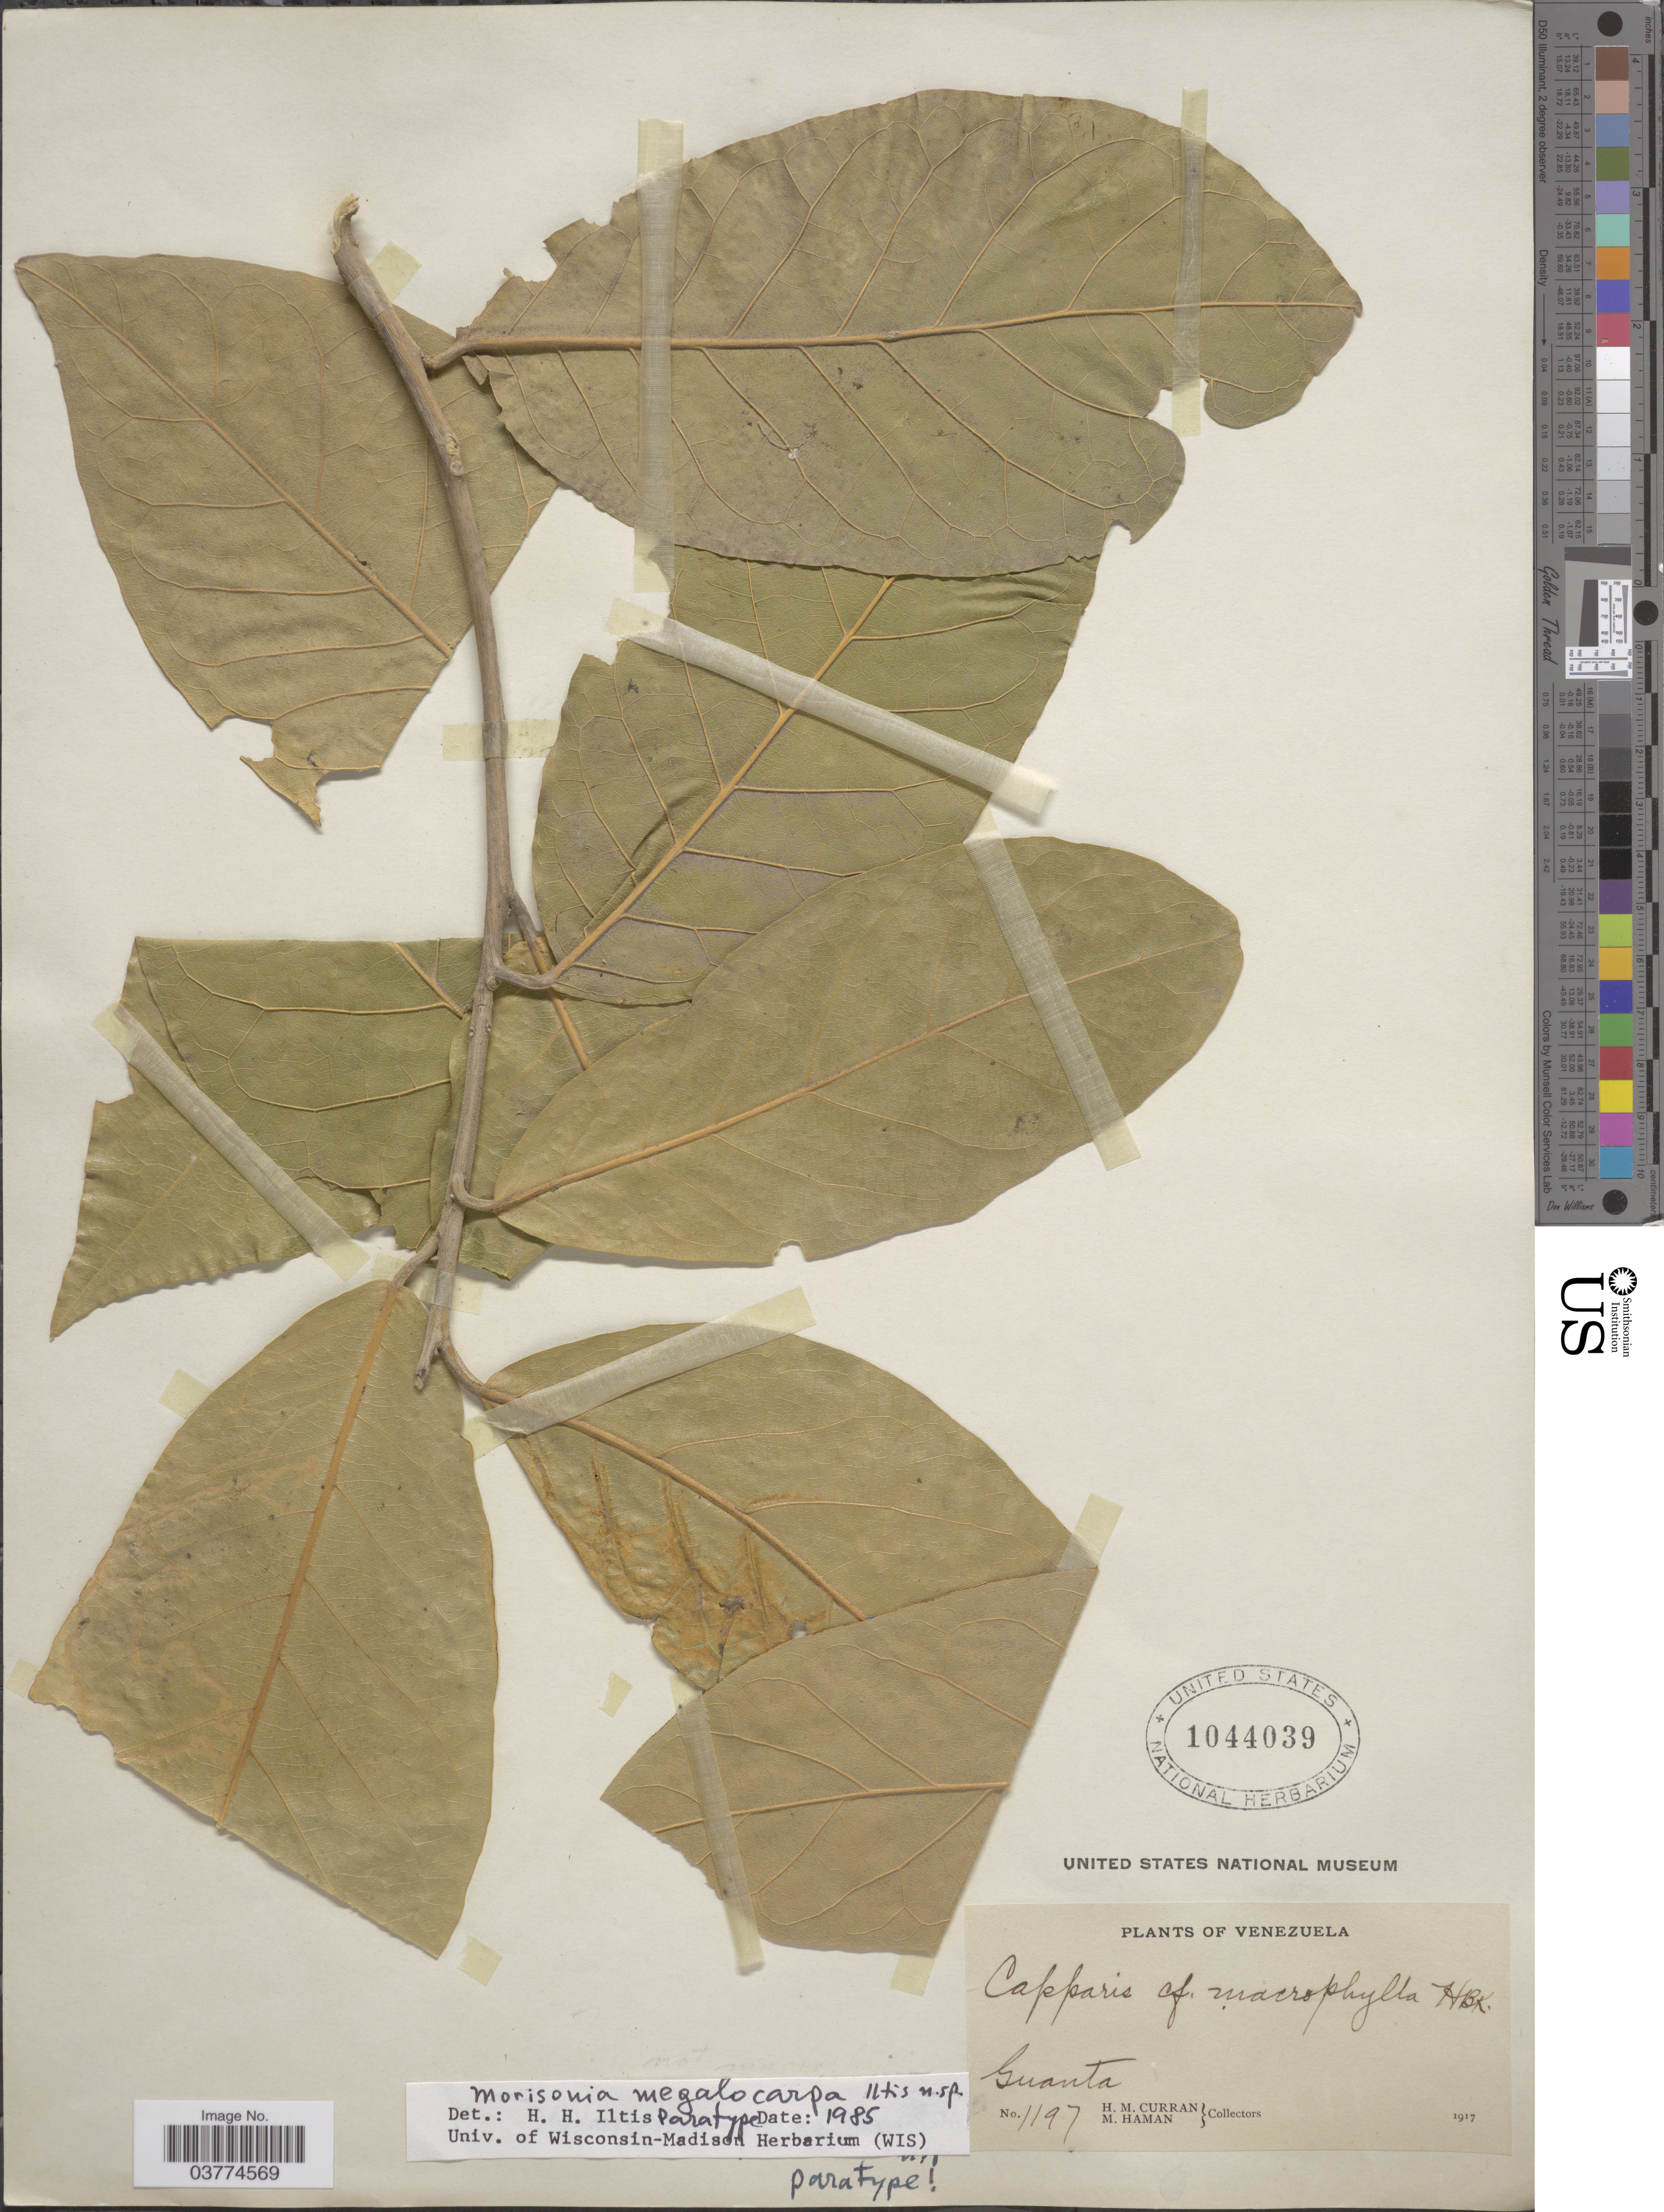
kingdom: Plantae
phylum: Tracheophyta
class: Magnoliopsida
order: Brassicales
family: Capparaceae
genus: Morisonia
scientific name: Morisonia megalocarpa Iltis, ined.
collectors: H. M. Curran & M. Haman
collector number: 1197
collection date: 1917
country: Venezuela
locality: Guanta.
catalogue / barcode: US 1044039